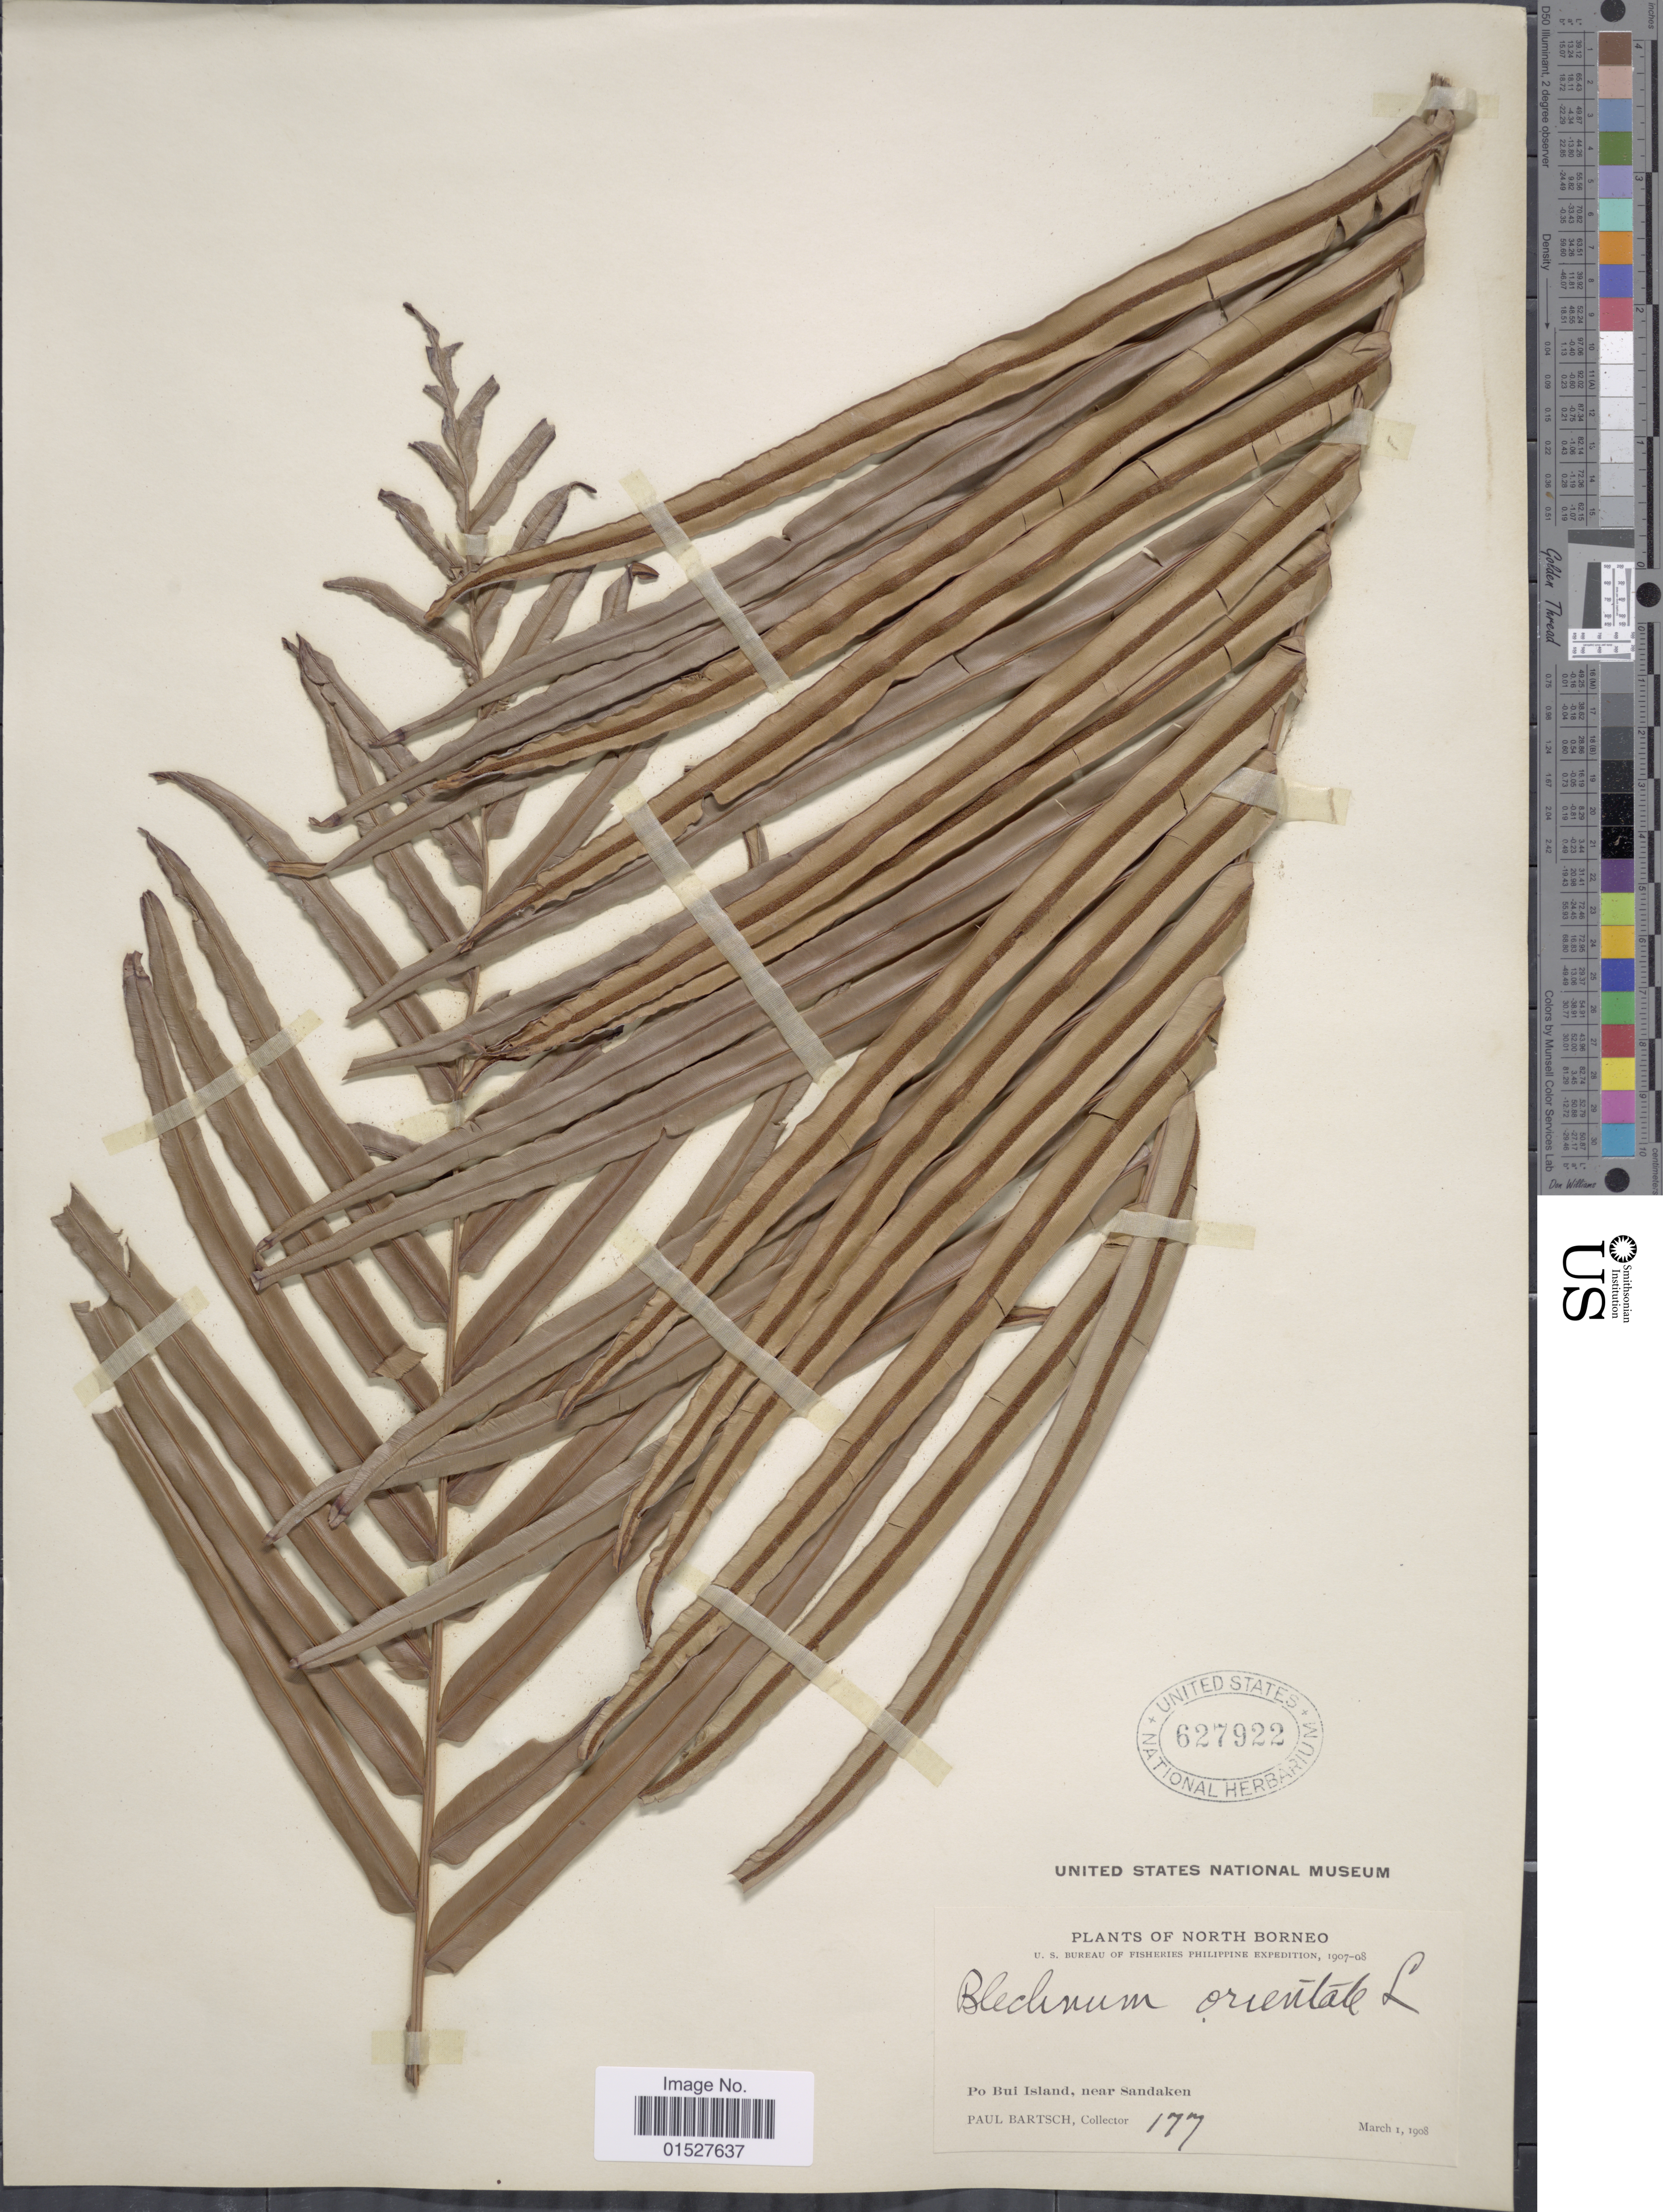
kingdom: Plantae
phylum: Tracheophyta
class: Polypodiopsida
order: Polypodiales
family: Blechnaceae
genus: Blechnum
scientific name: Blechnum orientale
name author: L.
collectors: P. Bartsch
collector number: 177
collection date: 1908-03-01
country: Malaysia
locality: North Borneo. Po Bui Island, near Sandaken.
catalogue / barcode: US 627922